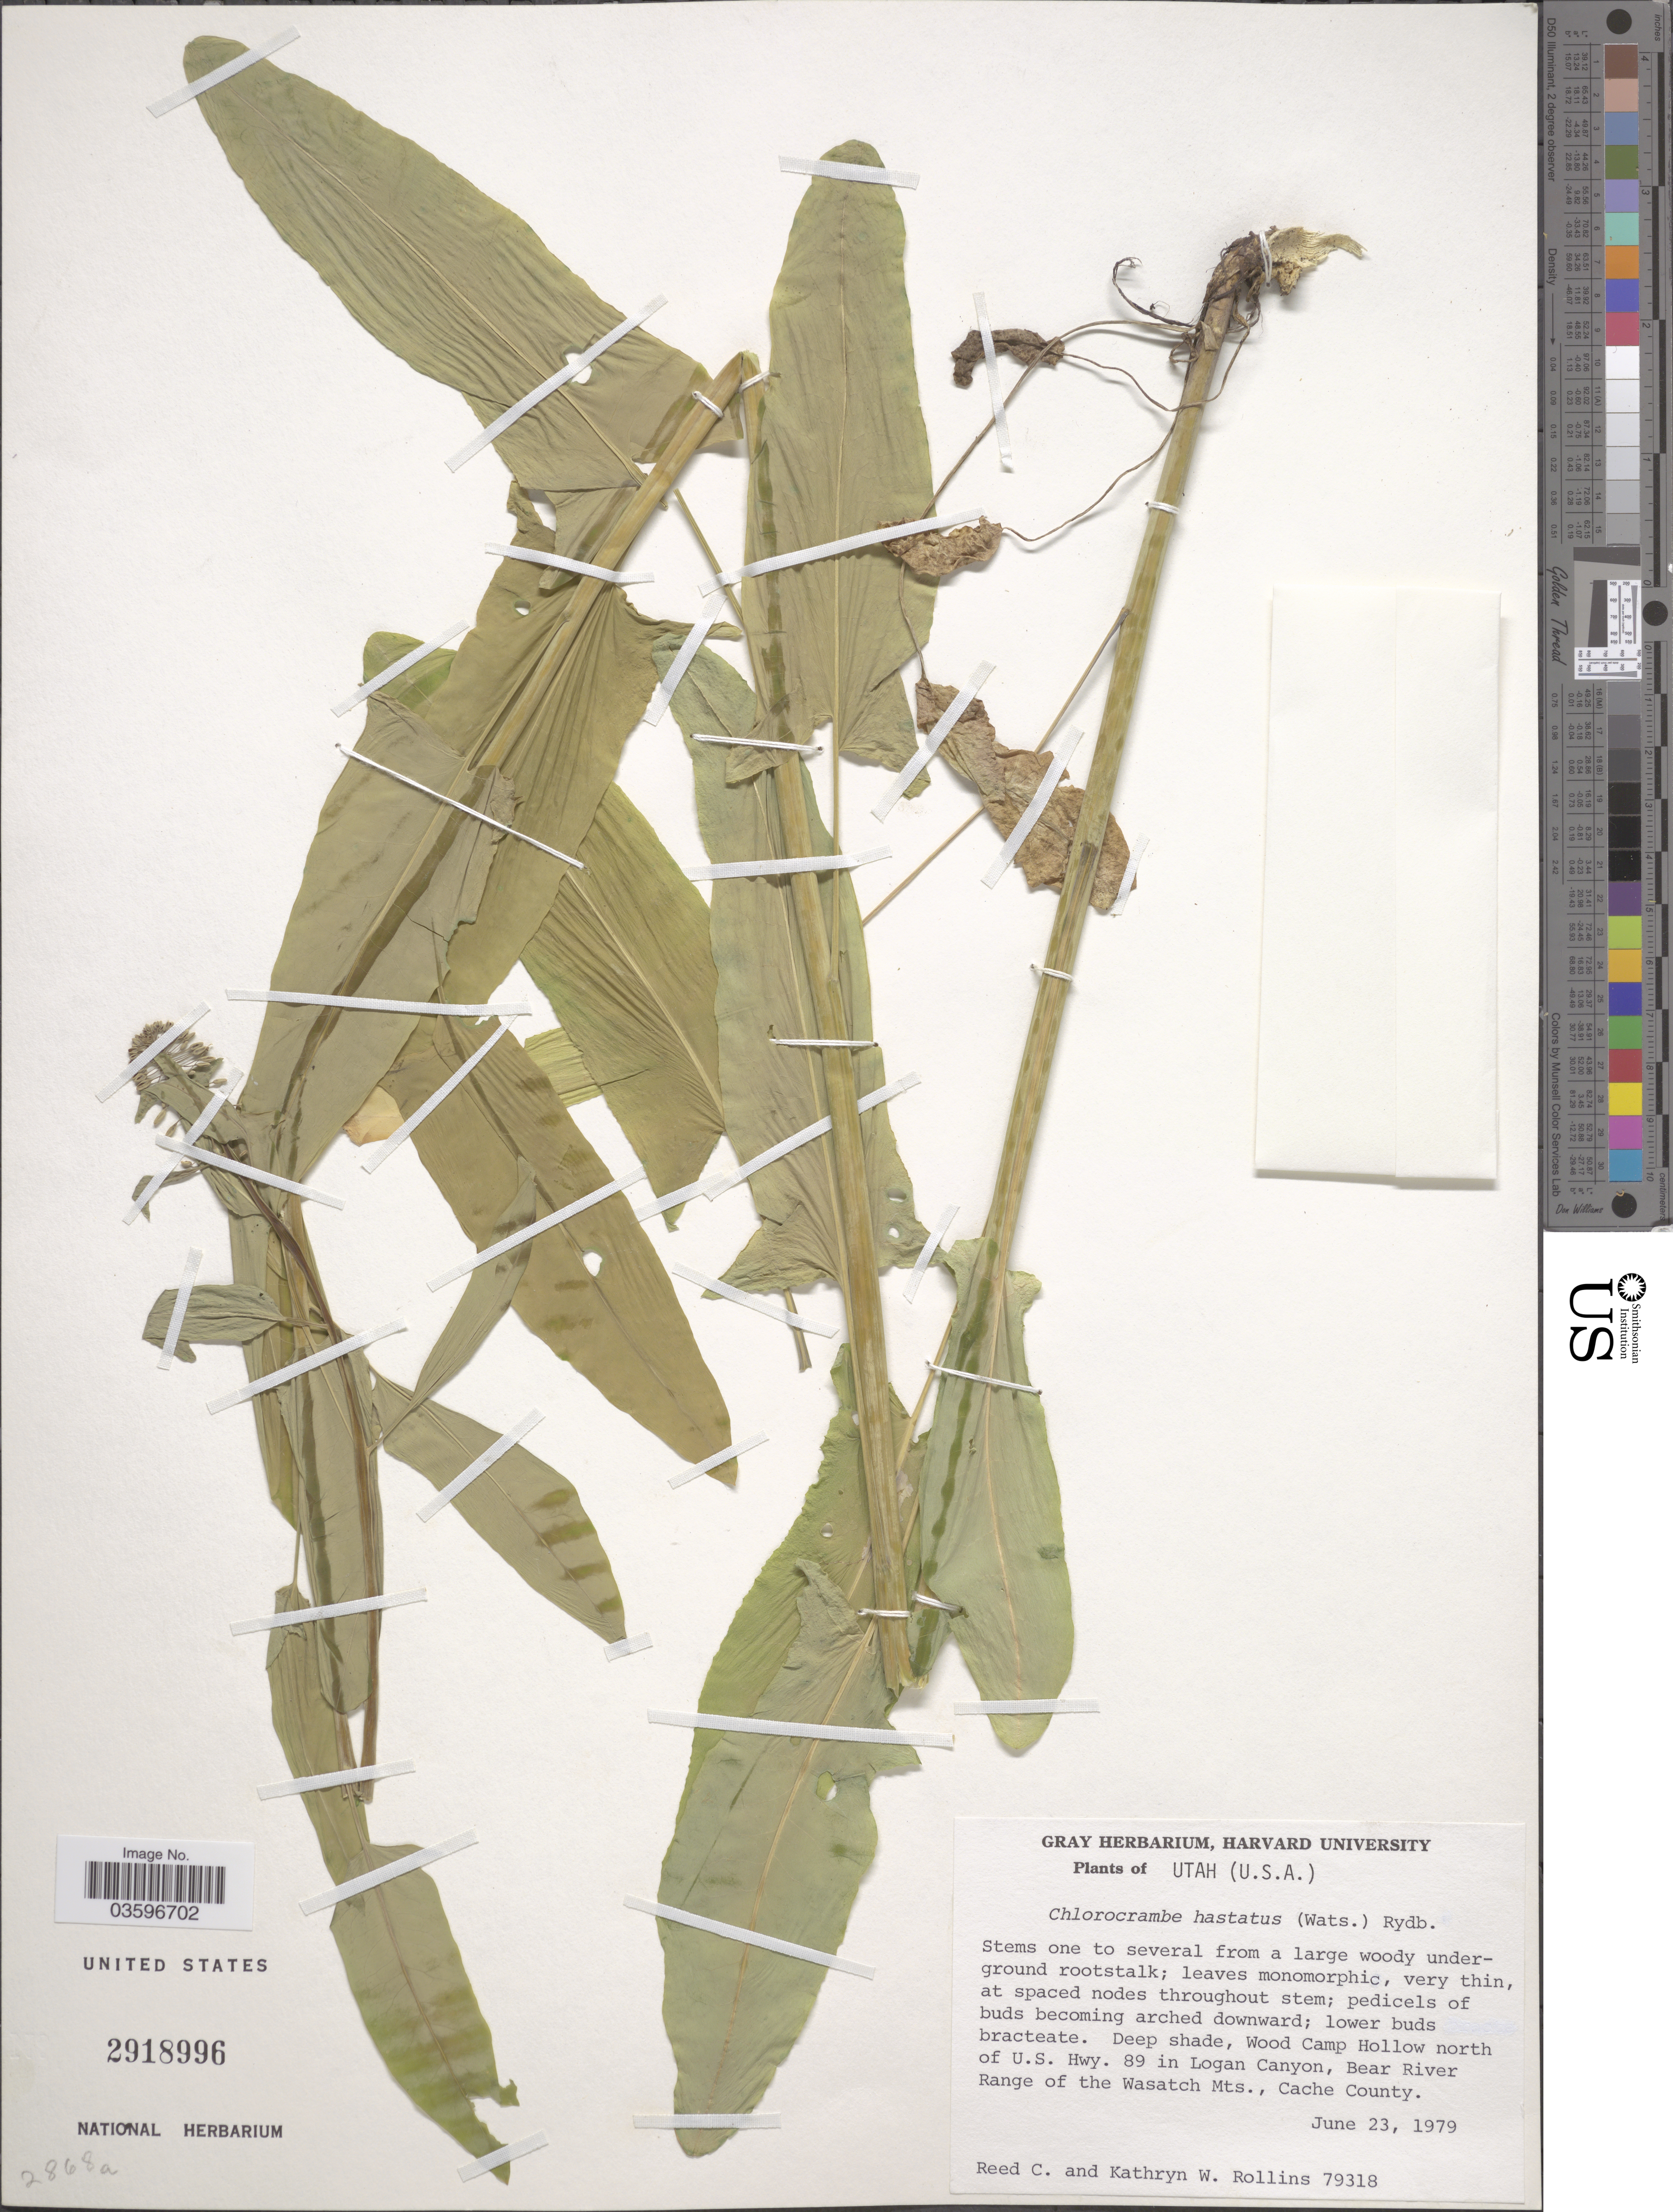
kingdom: Plantae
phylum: Tracheophyta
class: Magnoliopsida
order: Brassicales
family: Brassicaceae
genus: Chlorocrambe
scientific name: Chlorocrambe hastatus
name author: (S. Watson) Rydb.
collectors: R. C. Rollins & K. W. Rollins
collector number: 79318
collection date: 1979-06-23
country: United States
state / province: Utah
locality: Wood Camp Hollow north of U.S. Hwy. 89 in Logan Canyon, Bear River Range of the Wasatch Mts., Cache County.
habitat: deep shade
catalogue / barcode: US 2918996